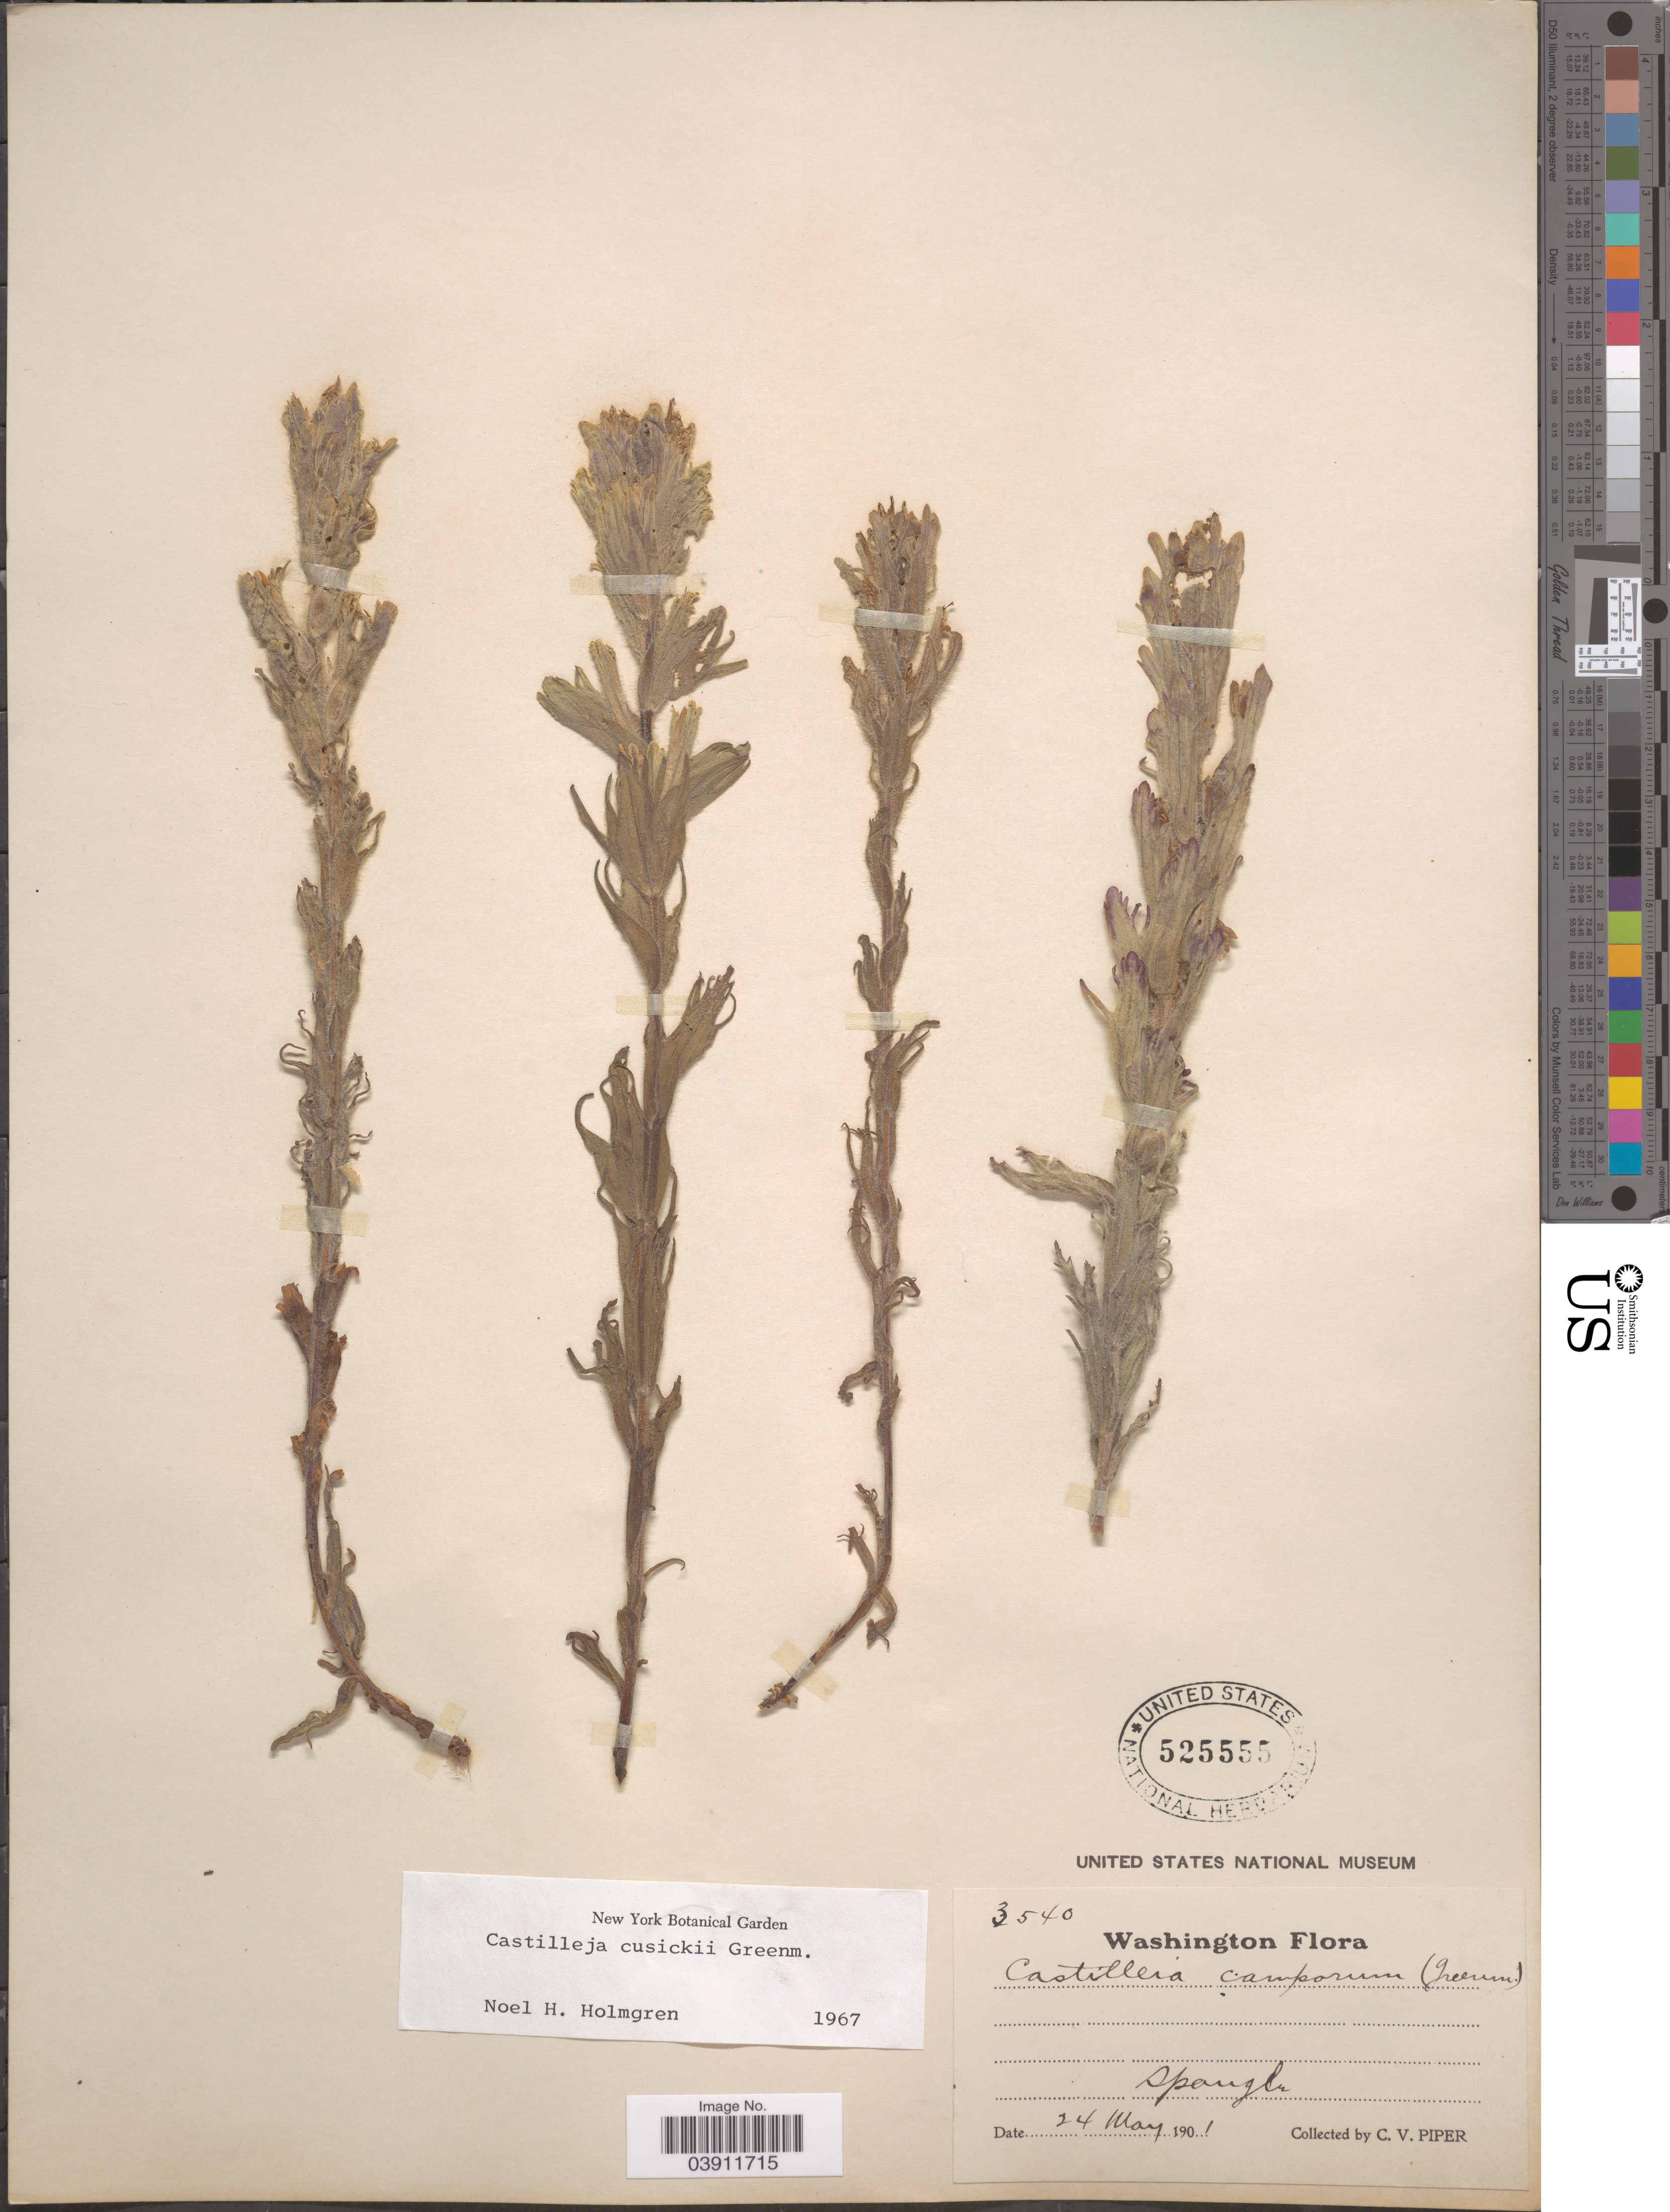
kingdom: Plantae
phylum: Tracheophyta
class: Magnoliopsida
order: Lamiales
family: Orobanchaceae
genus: Castilleja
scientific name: Castilleja cusickii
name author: Greenm.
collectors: C. V. Piper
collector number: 3540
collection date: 1901-05-24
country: United States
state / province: Washington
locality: Spangle.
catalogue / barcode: US 525555